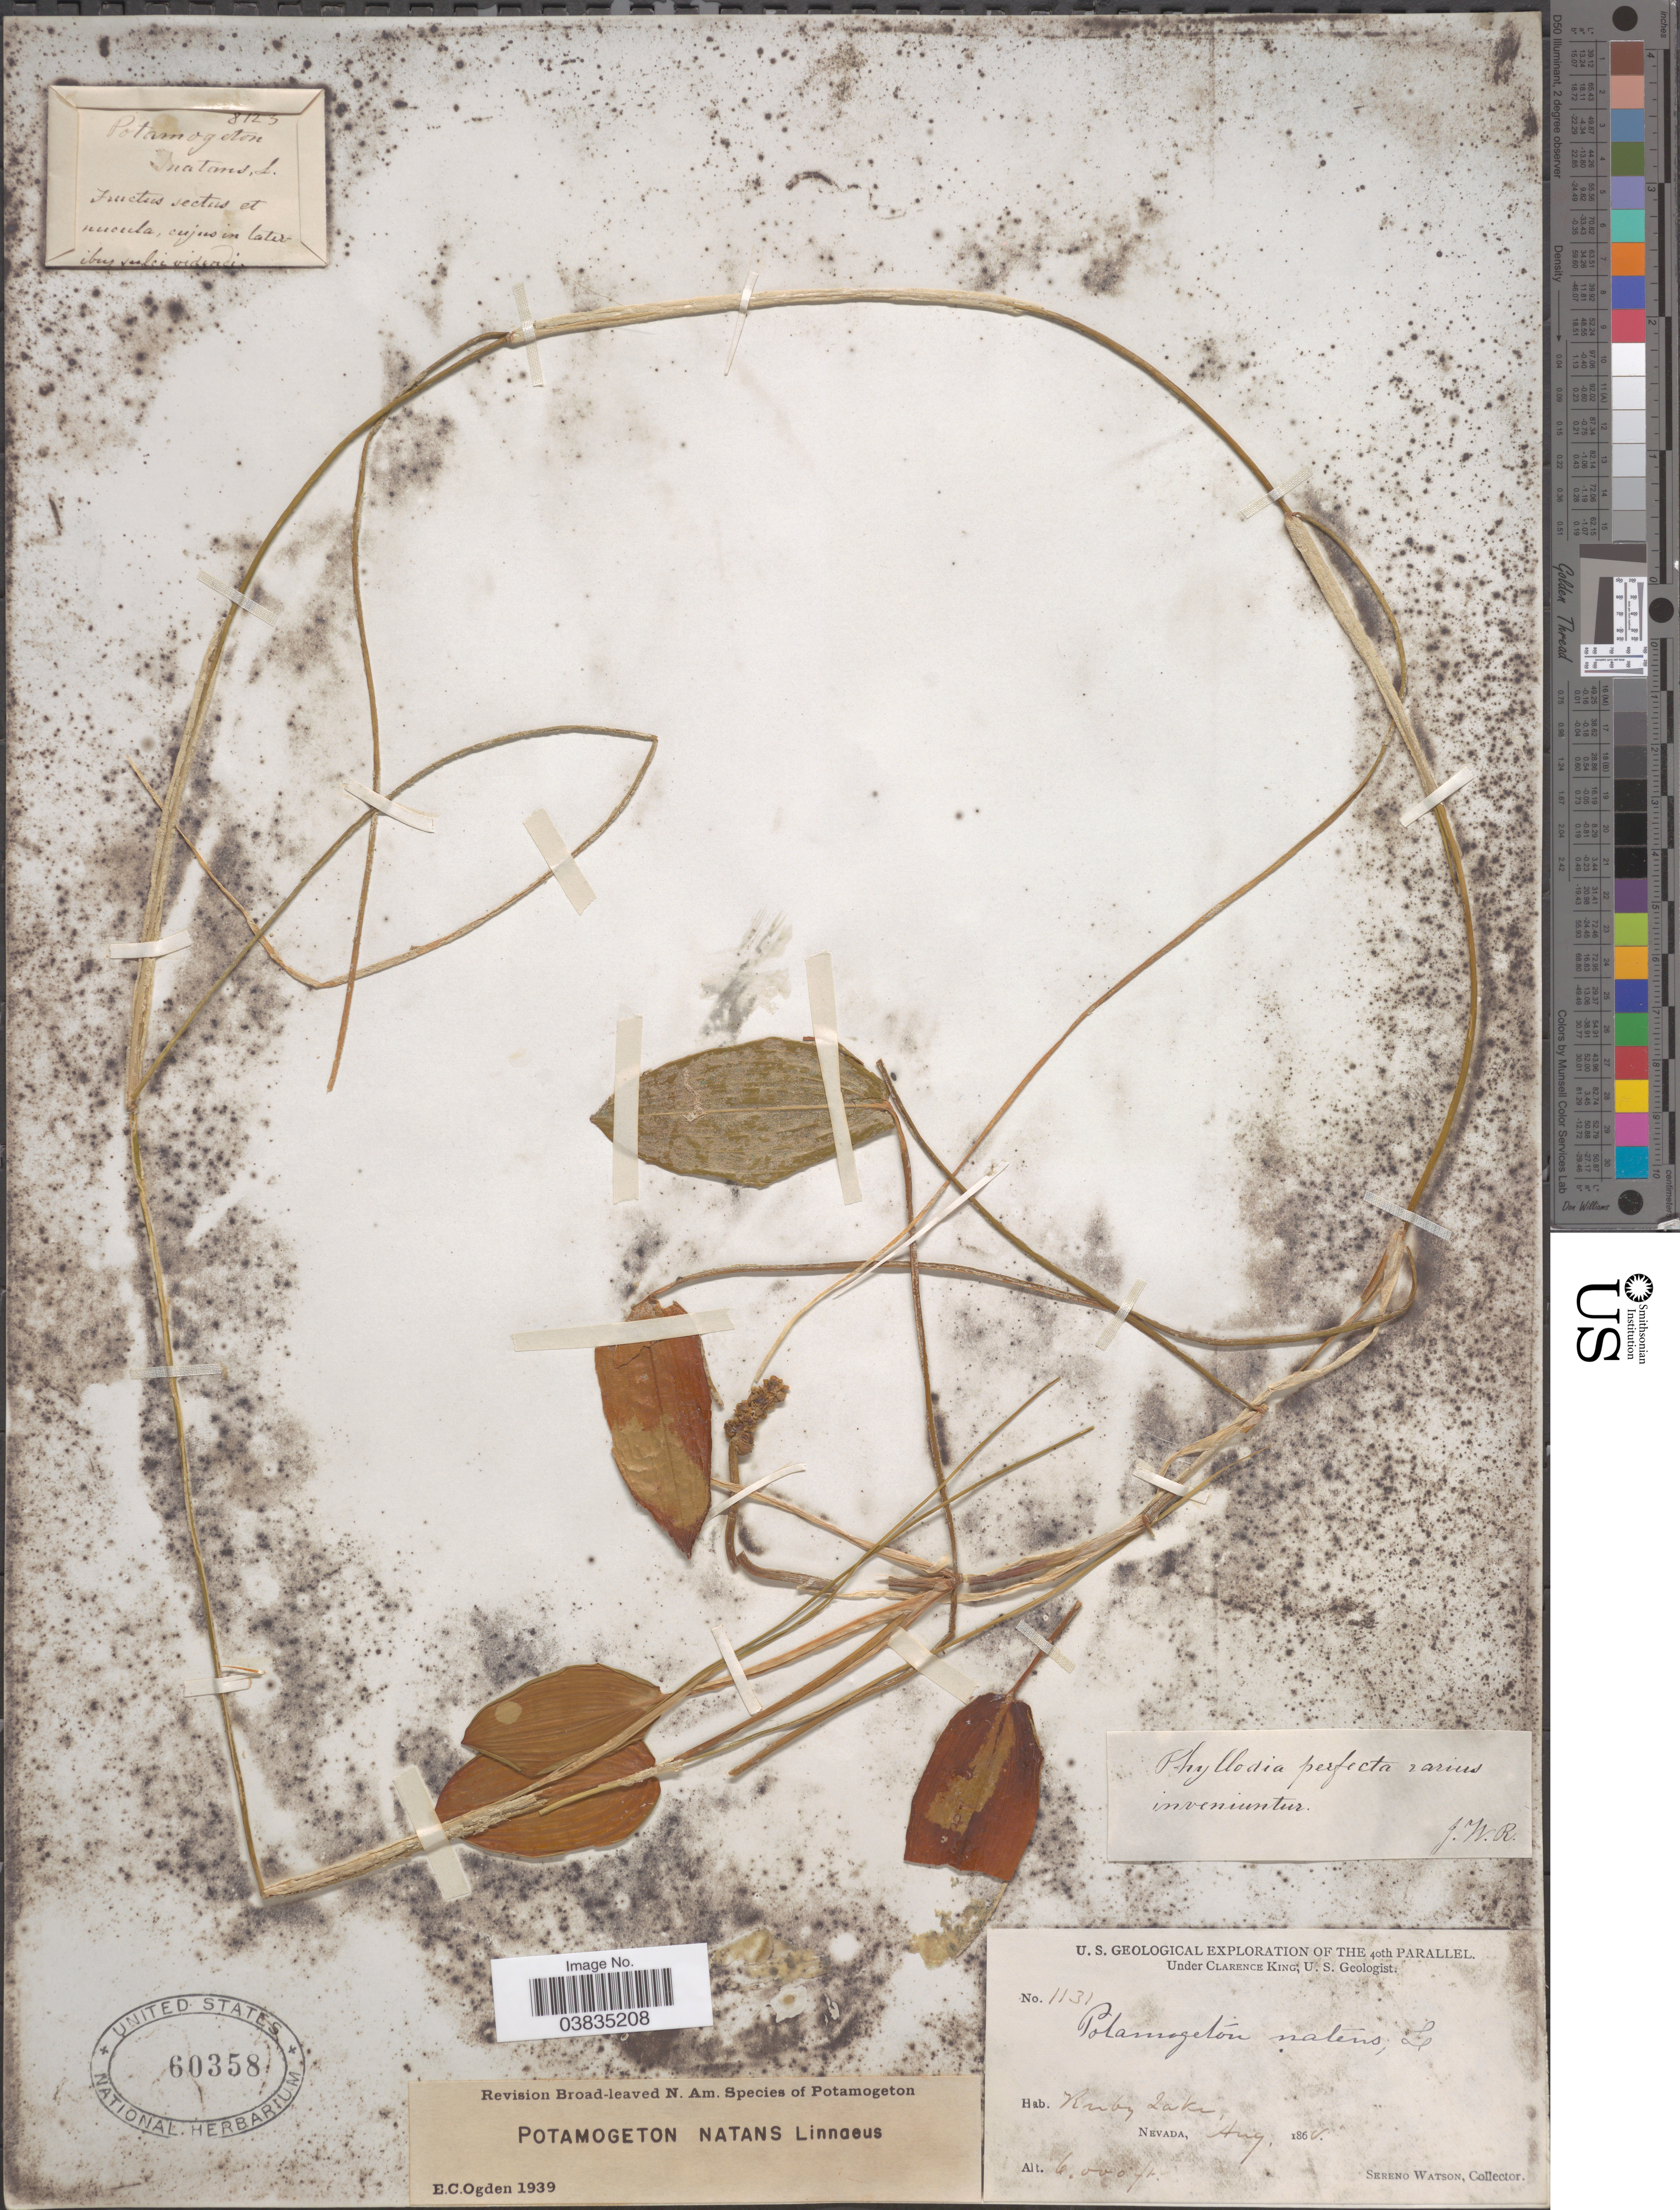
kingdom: Plantae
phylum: Tracheophyta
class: Liliopsida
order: Alismatales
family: Potamogetonaceae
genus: Potamogeton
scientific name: Potamogeton natans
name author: L.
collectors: S. Watson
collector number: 1131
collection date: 1860-08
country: United States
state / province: Nevada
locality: Ruby Lake.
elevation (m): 1829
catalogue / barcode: US 60358